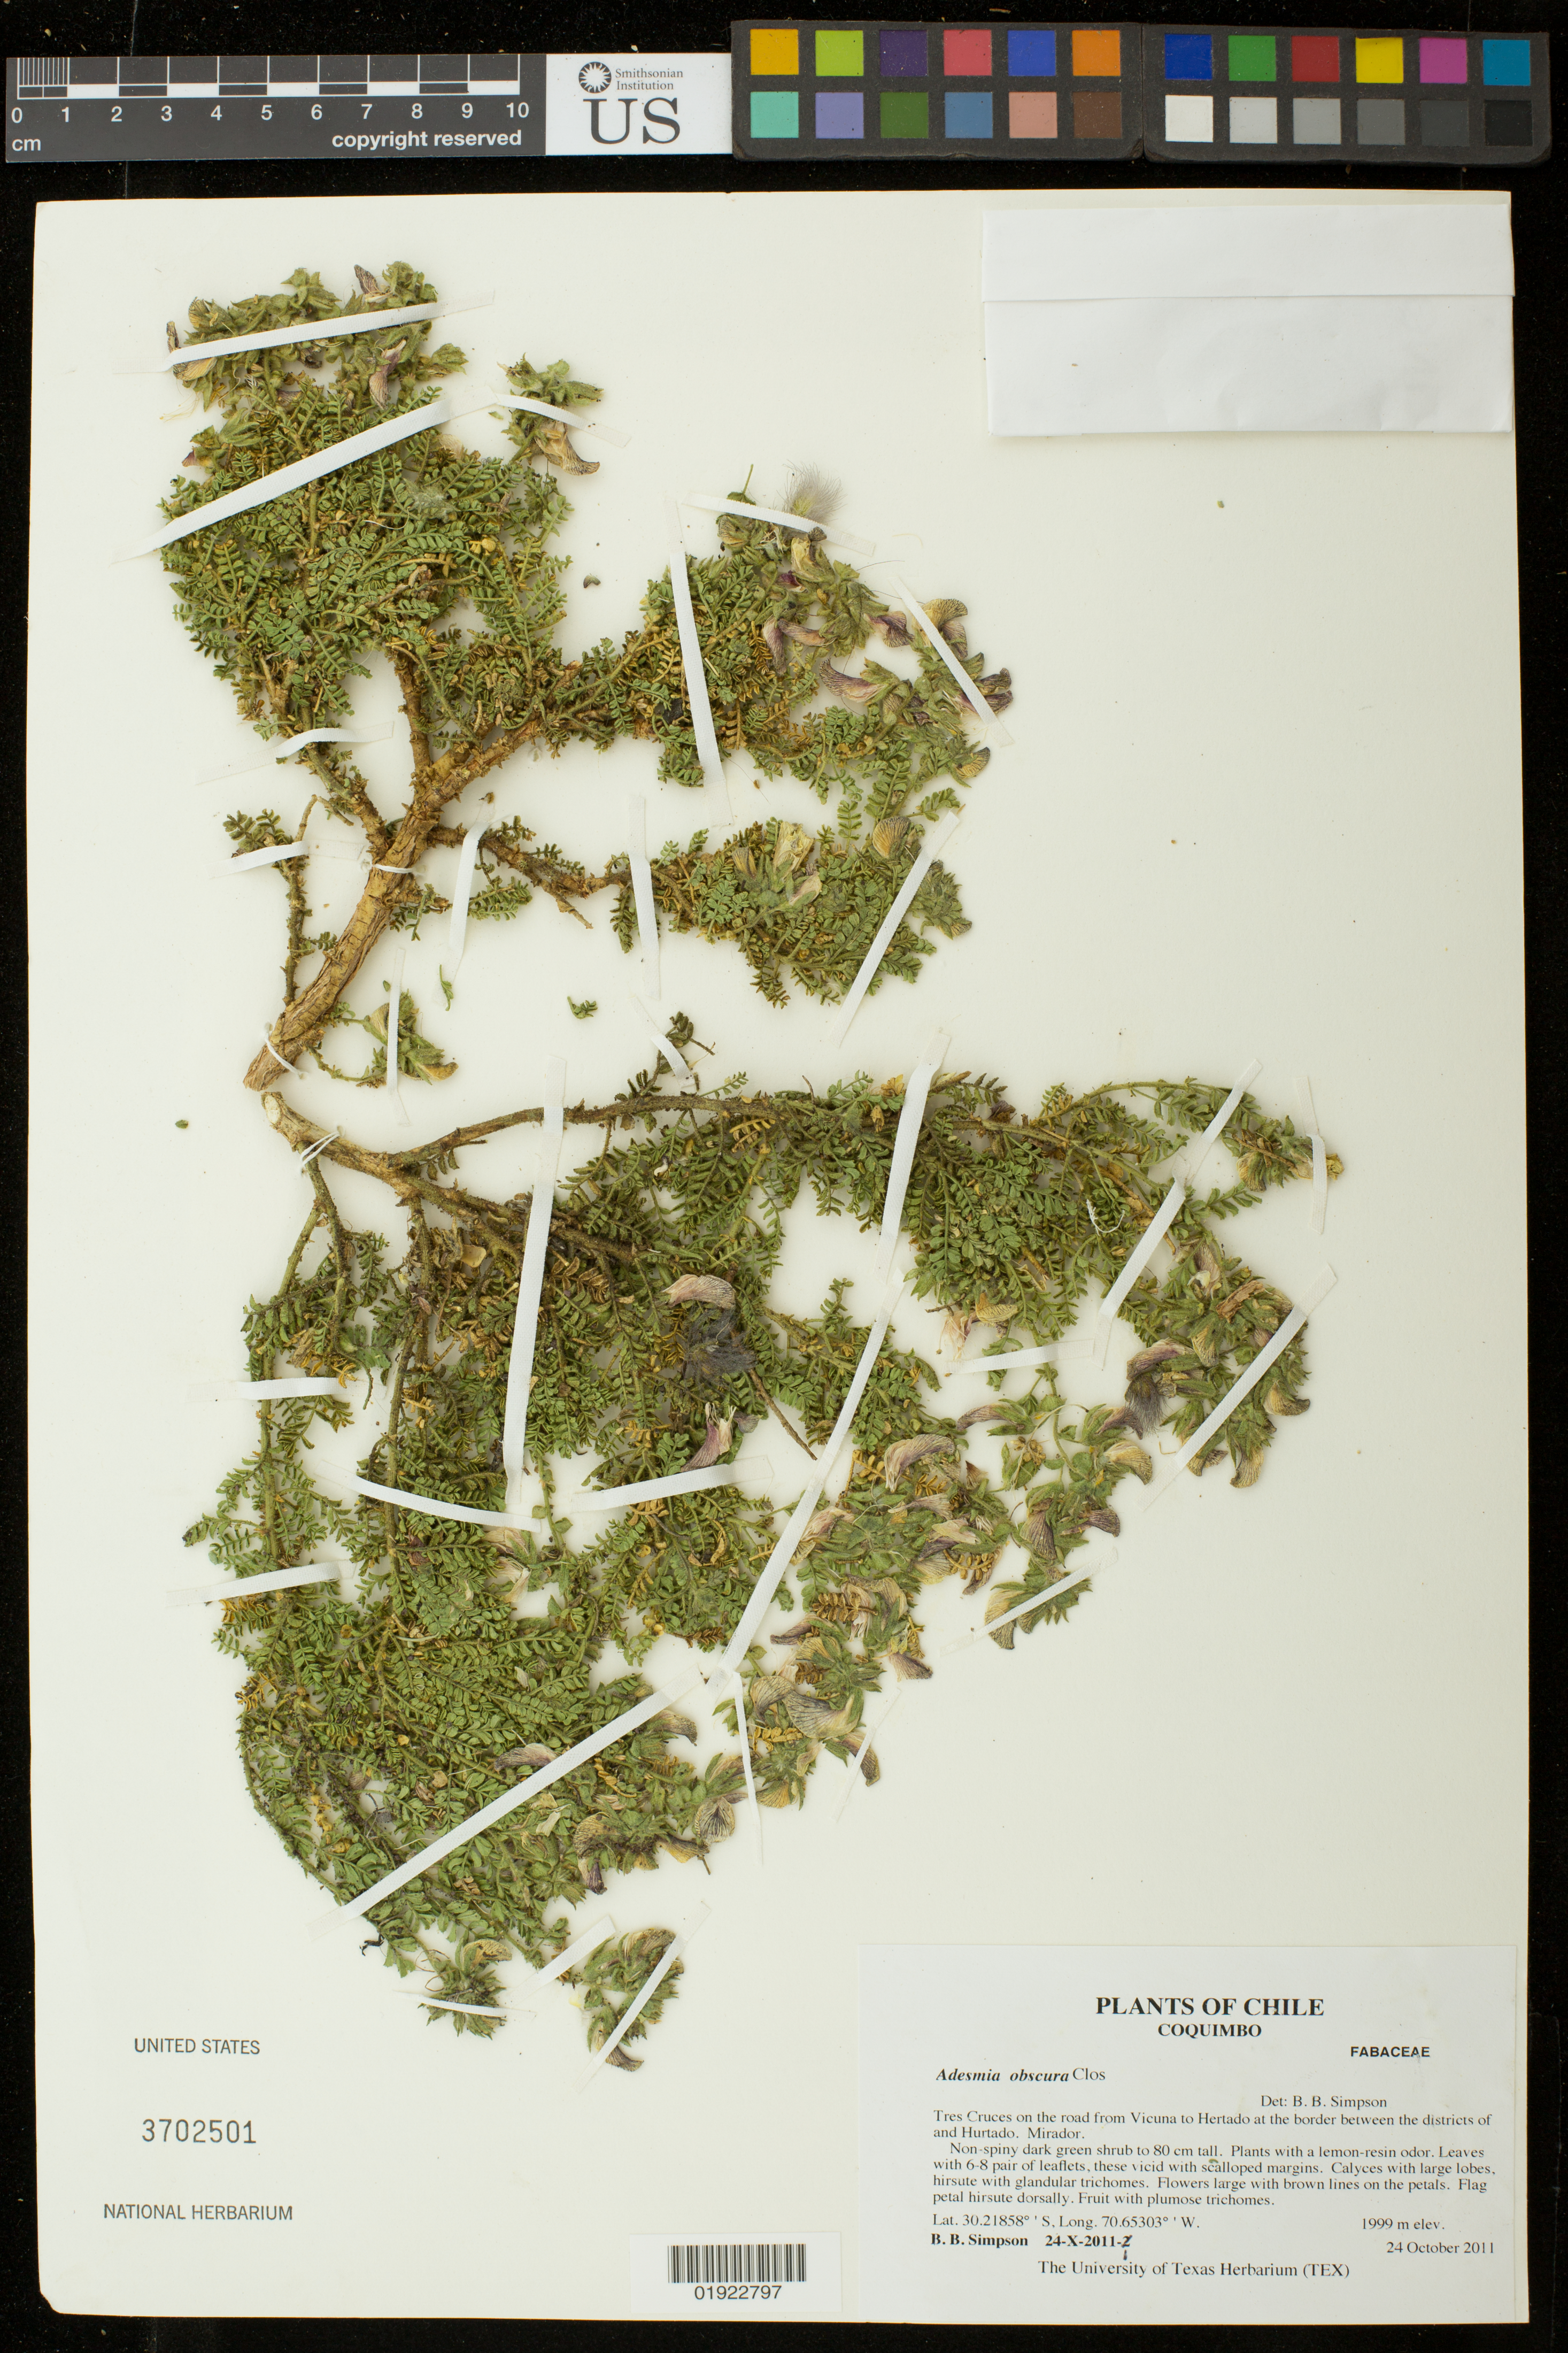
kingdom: Plantae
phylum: Tracheophyta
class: Magnoliopsida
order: Fabales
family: Fabaceae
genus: Adesmia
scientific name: Adesmia obscura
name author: Clos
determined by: Simpson, B. B.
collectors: B. Simpson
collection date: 2011-10-24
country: Chile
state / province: Coquimbo (IV)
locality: Tres Cruces on the road from Vicuna to Hurtado at the border between the districts of Vicuna and Hurtado. Mirador.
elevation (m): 1999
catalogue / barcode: US 3702501